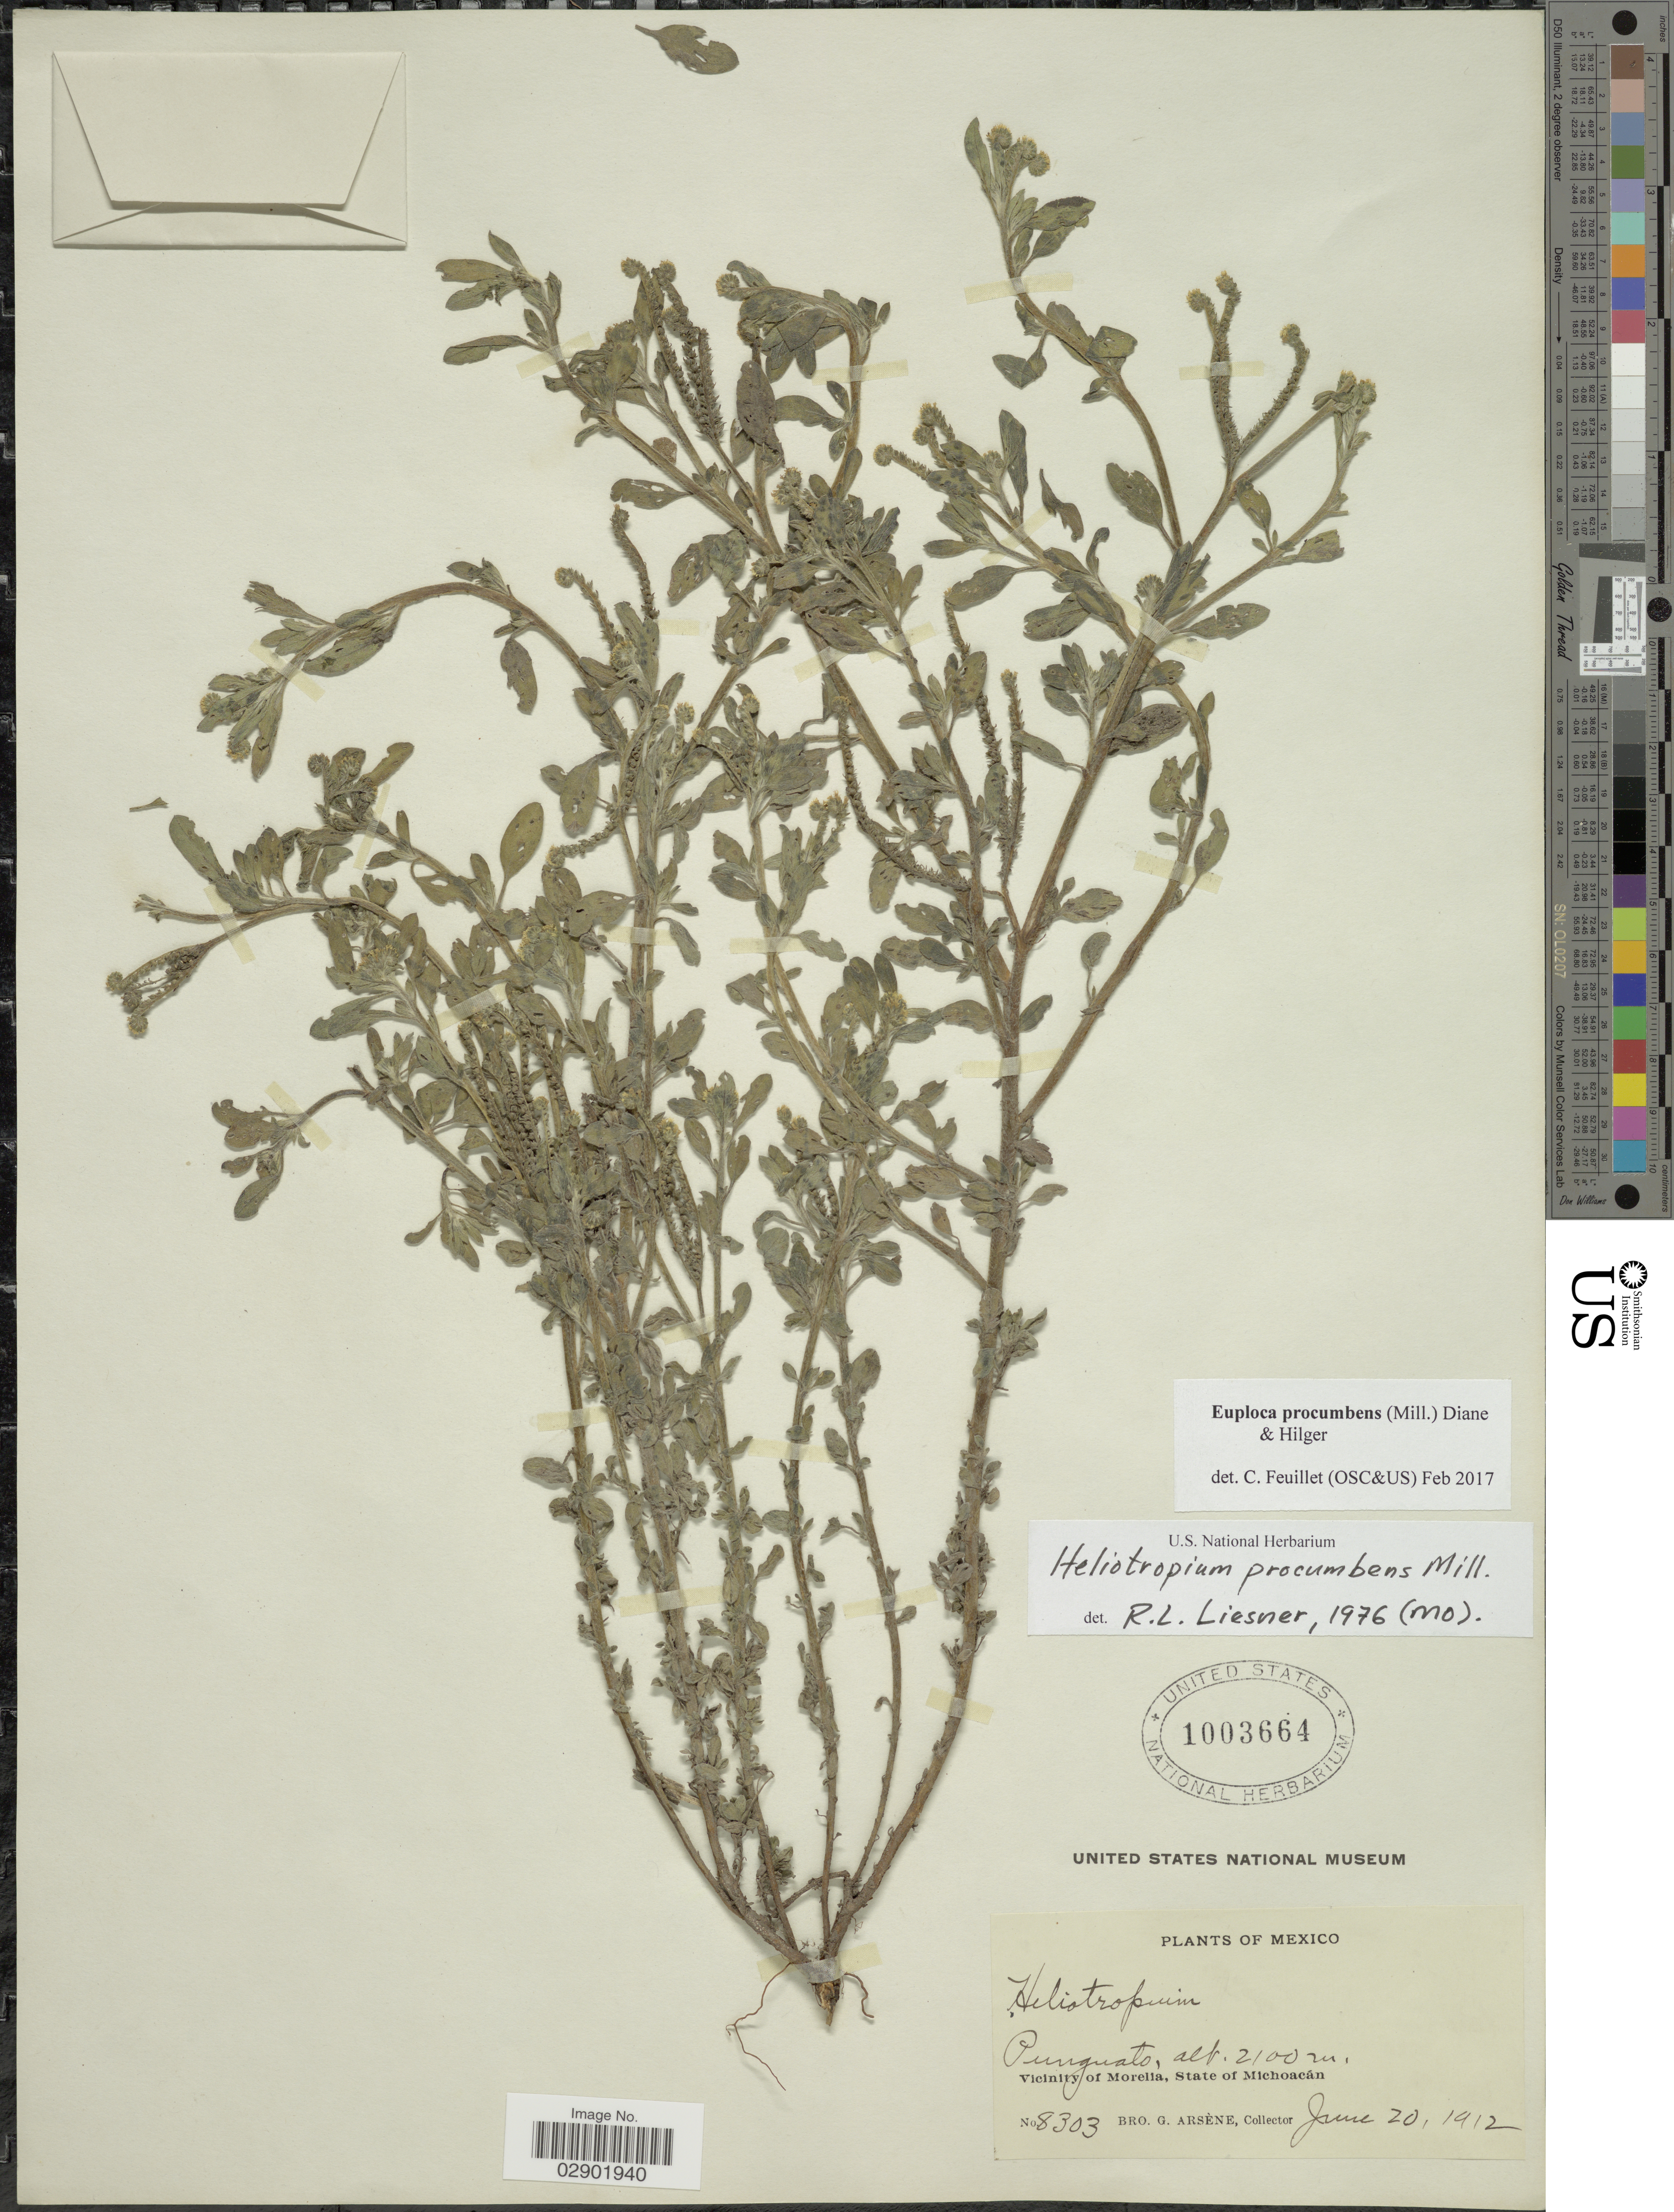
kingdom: Plantae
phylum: Tracheophyta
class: Magnoliopsida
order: Boraginales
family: Heliotropiaceae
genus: Euploca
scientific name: Euploca procumbens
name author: (Mill.) Diane & Hilger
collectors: Bro. G. Arsène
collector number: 8303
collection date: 1912-06-20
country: Mexico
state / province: Michoacán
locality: Punguato. Vicinity of Morelia.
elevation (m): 2100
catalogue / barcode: US 1003664